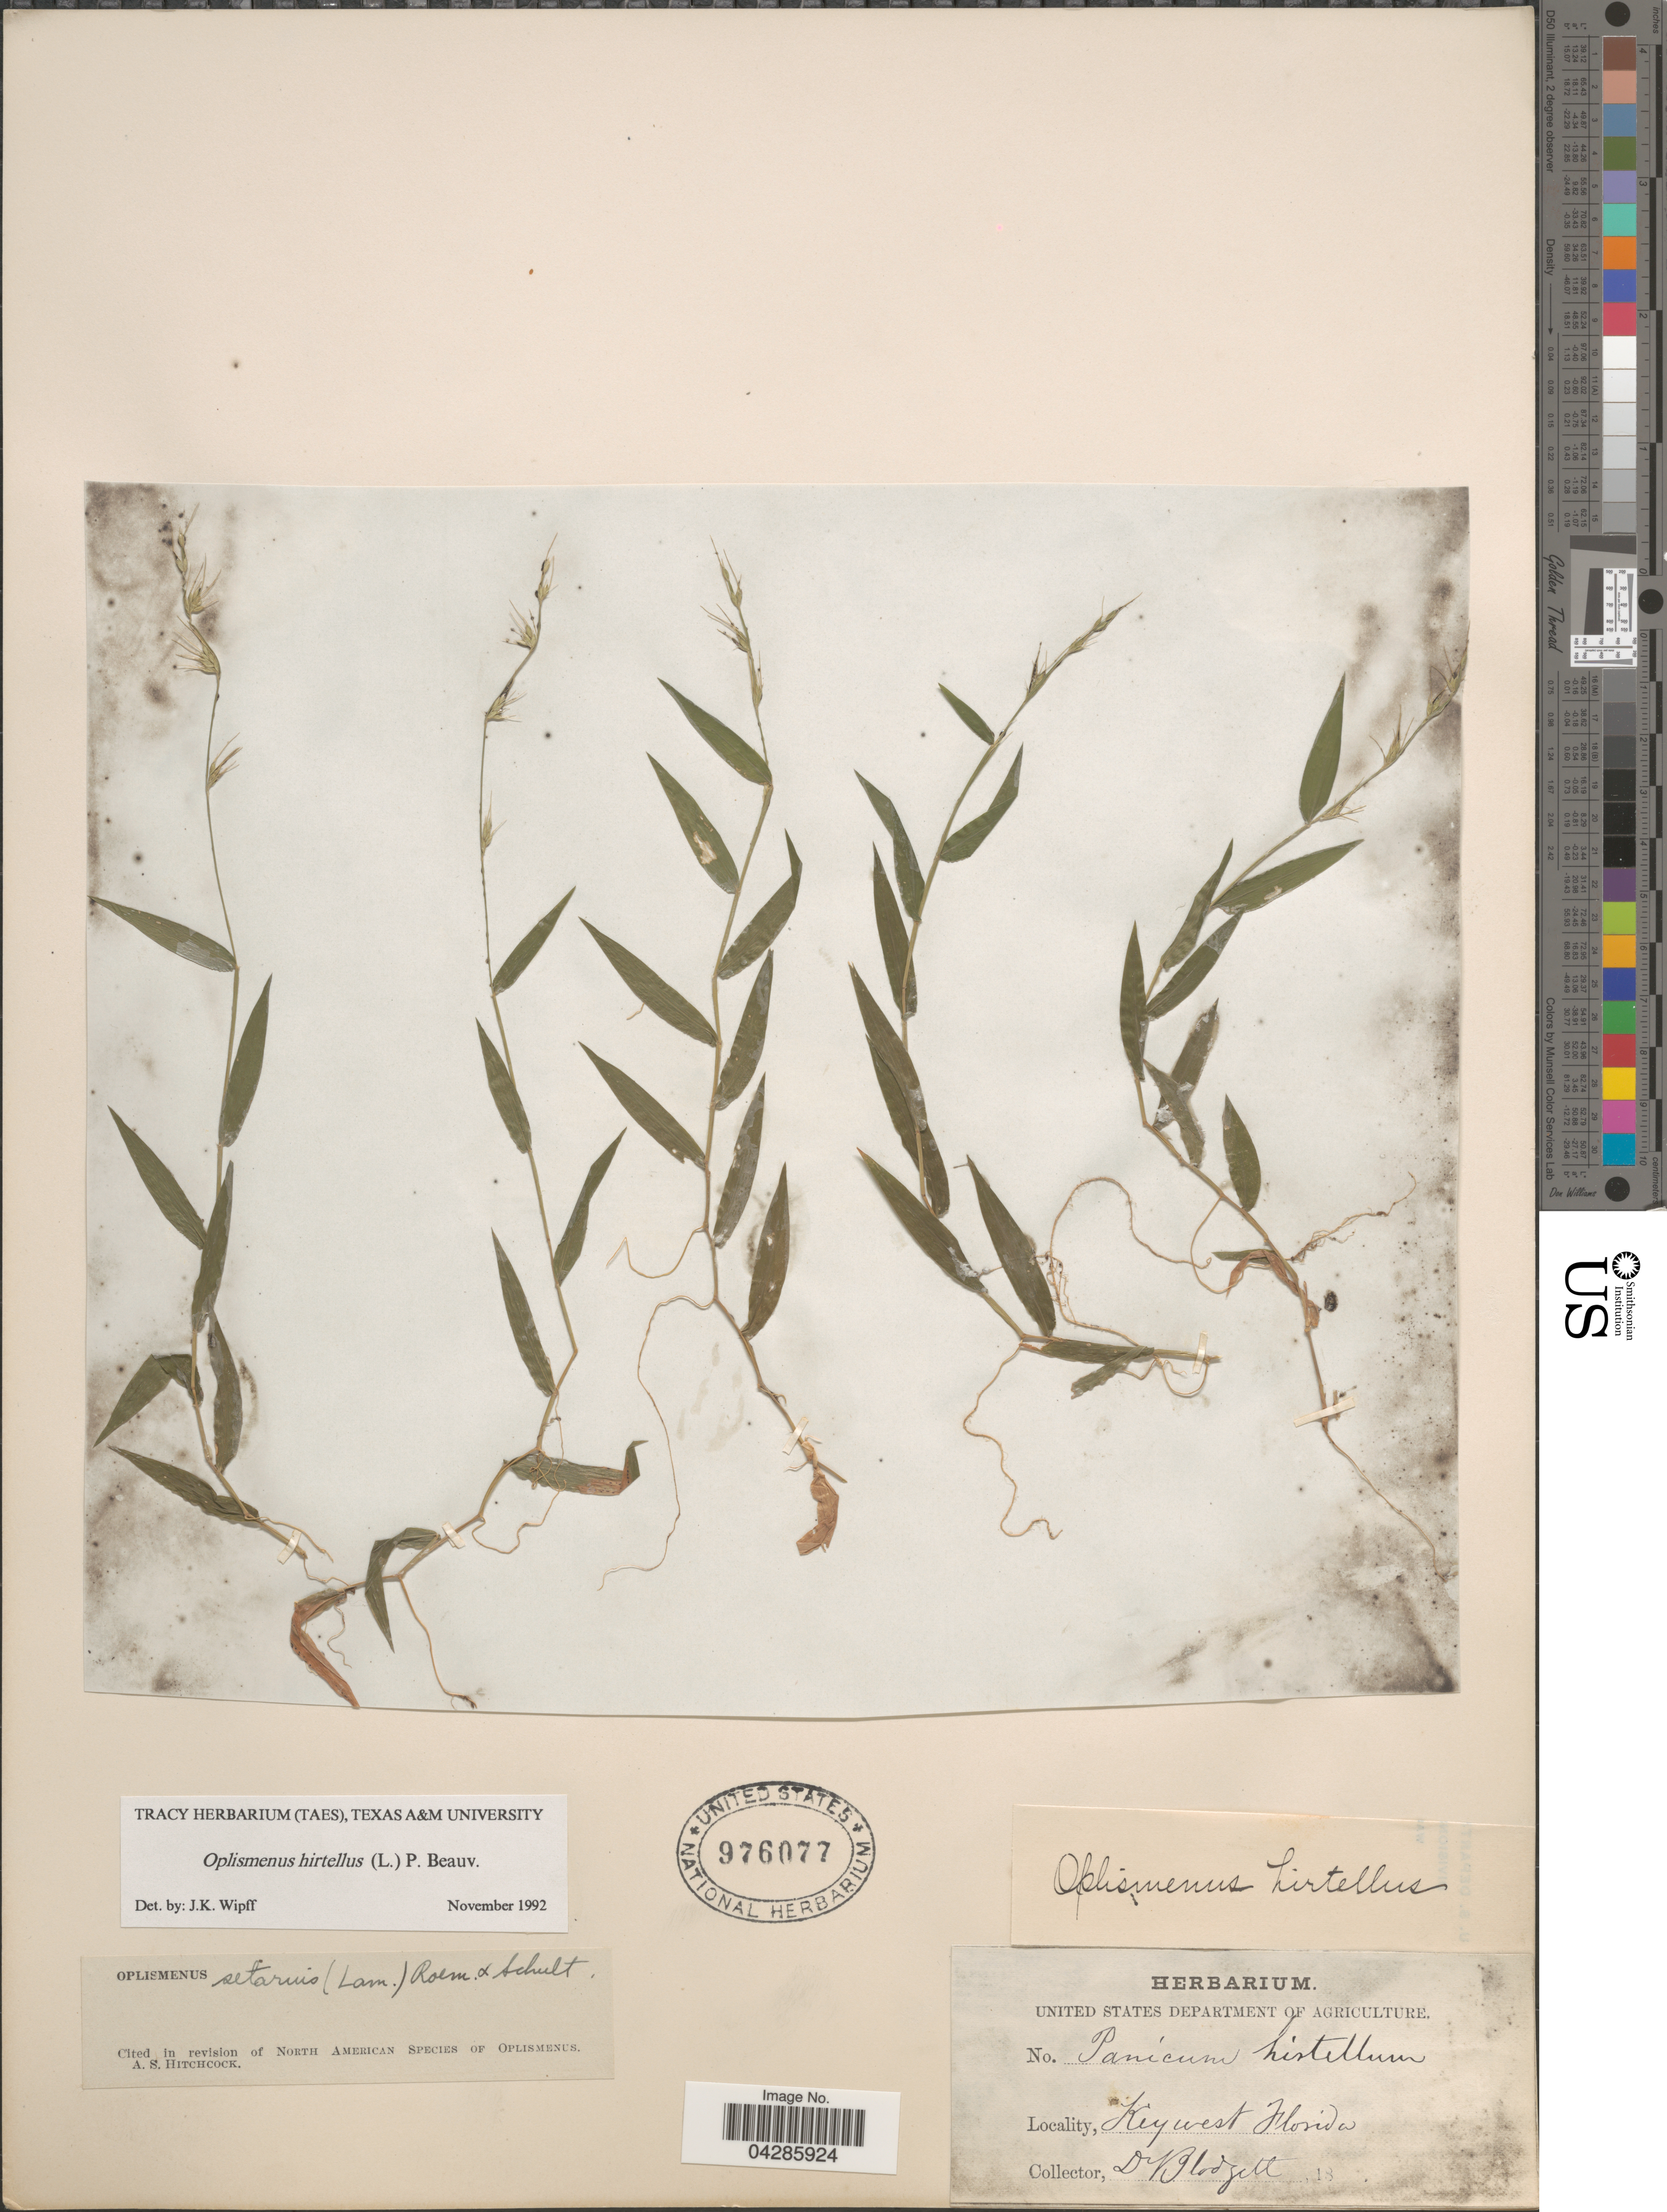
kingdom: Plantae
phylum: Tracheophyta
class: Liliopsida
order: Poales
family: Poaceae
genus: Oplismenus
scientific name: Oplismenus hirtellus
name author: (L.) P. Beauv.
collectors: -. Blodgett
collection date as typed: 18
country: United States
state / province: Florida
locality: Keywest.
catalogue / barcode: US 976077